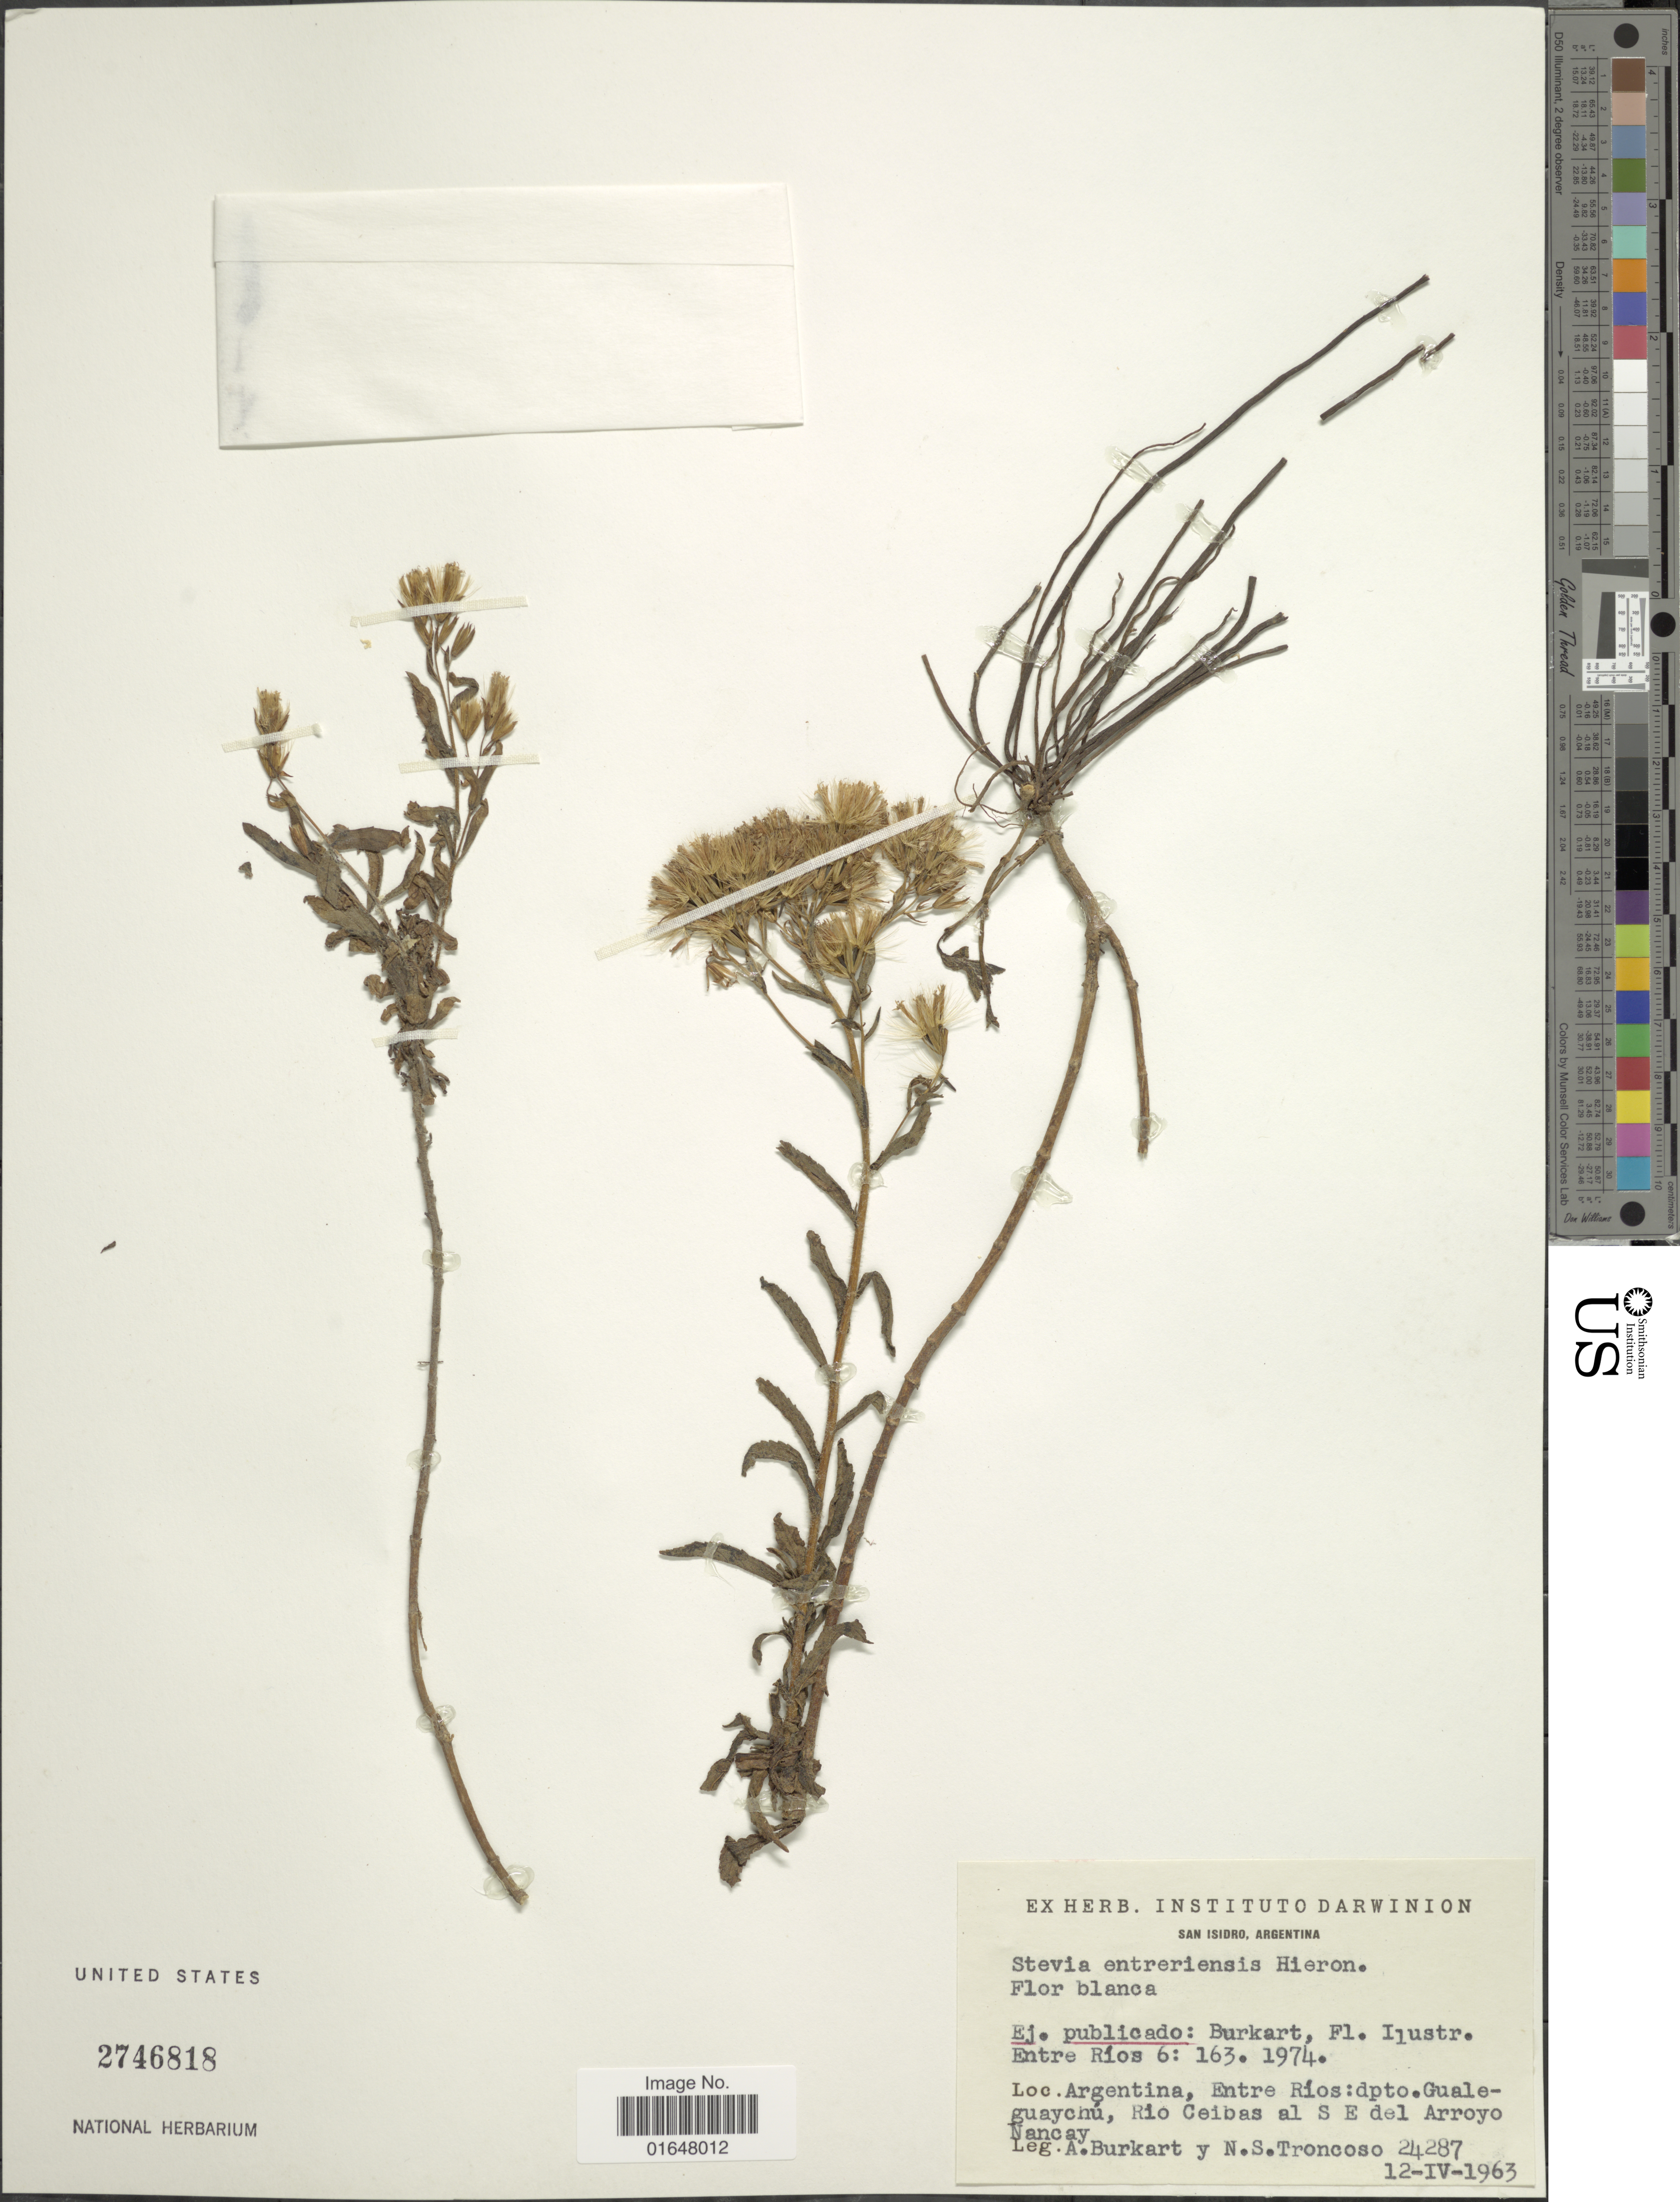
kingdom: Plantae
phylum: Tracheophyta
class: Magnoliopsida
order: Asterales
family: Asteraceae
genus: Stevia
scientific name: Stevia entreriensis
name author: Hieron.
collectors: A. E. Burkart & N. Troncoso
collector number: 24287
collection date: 1963-04-12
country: Argentina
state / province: Entre Rios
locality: Dpto. Gualeguaychu, Rio Ceibas al S E del Arroyo Nancay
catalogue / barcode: US 2746818